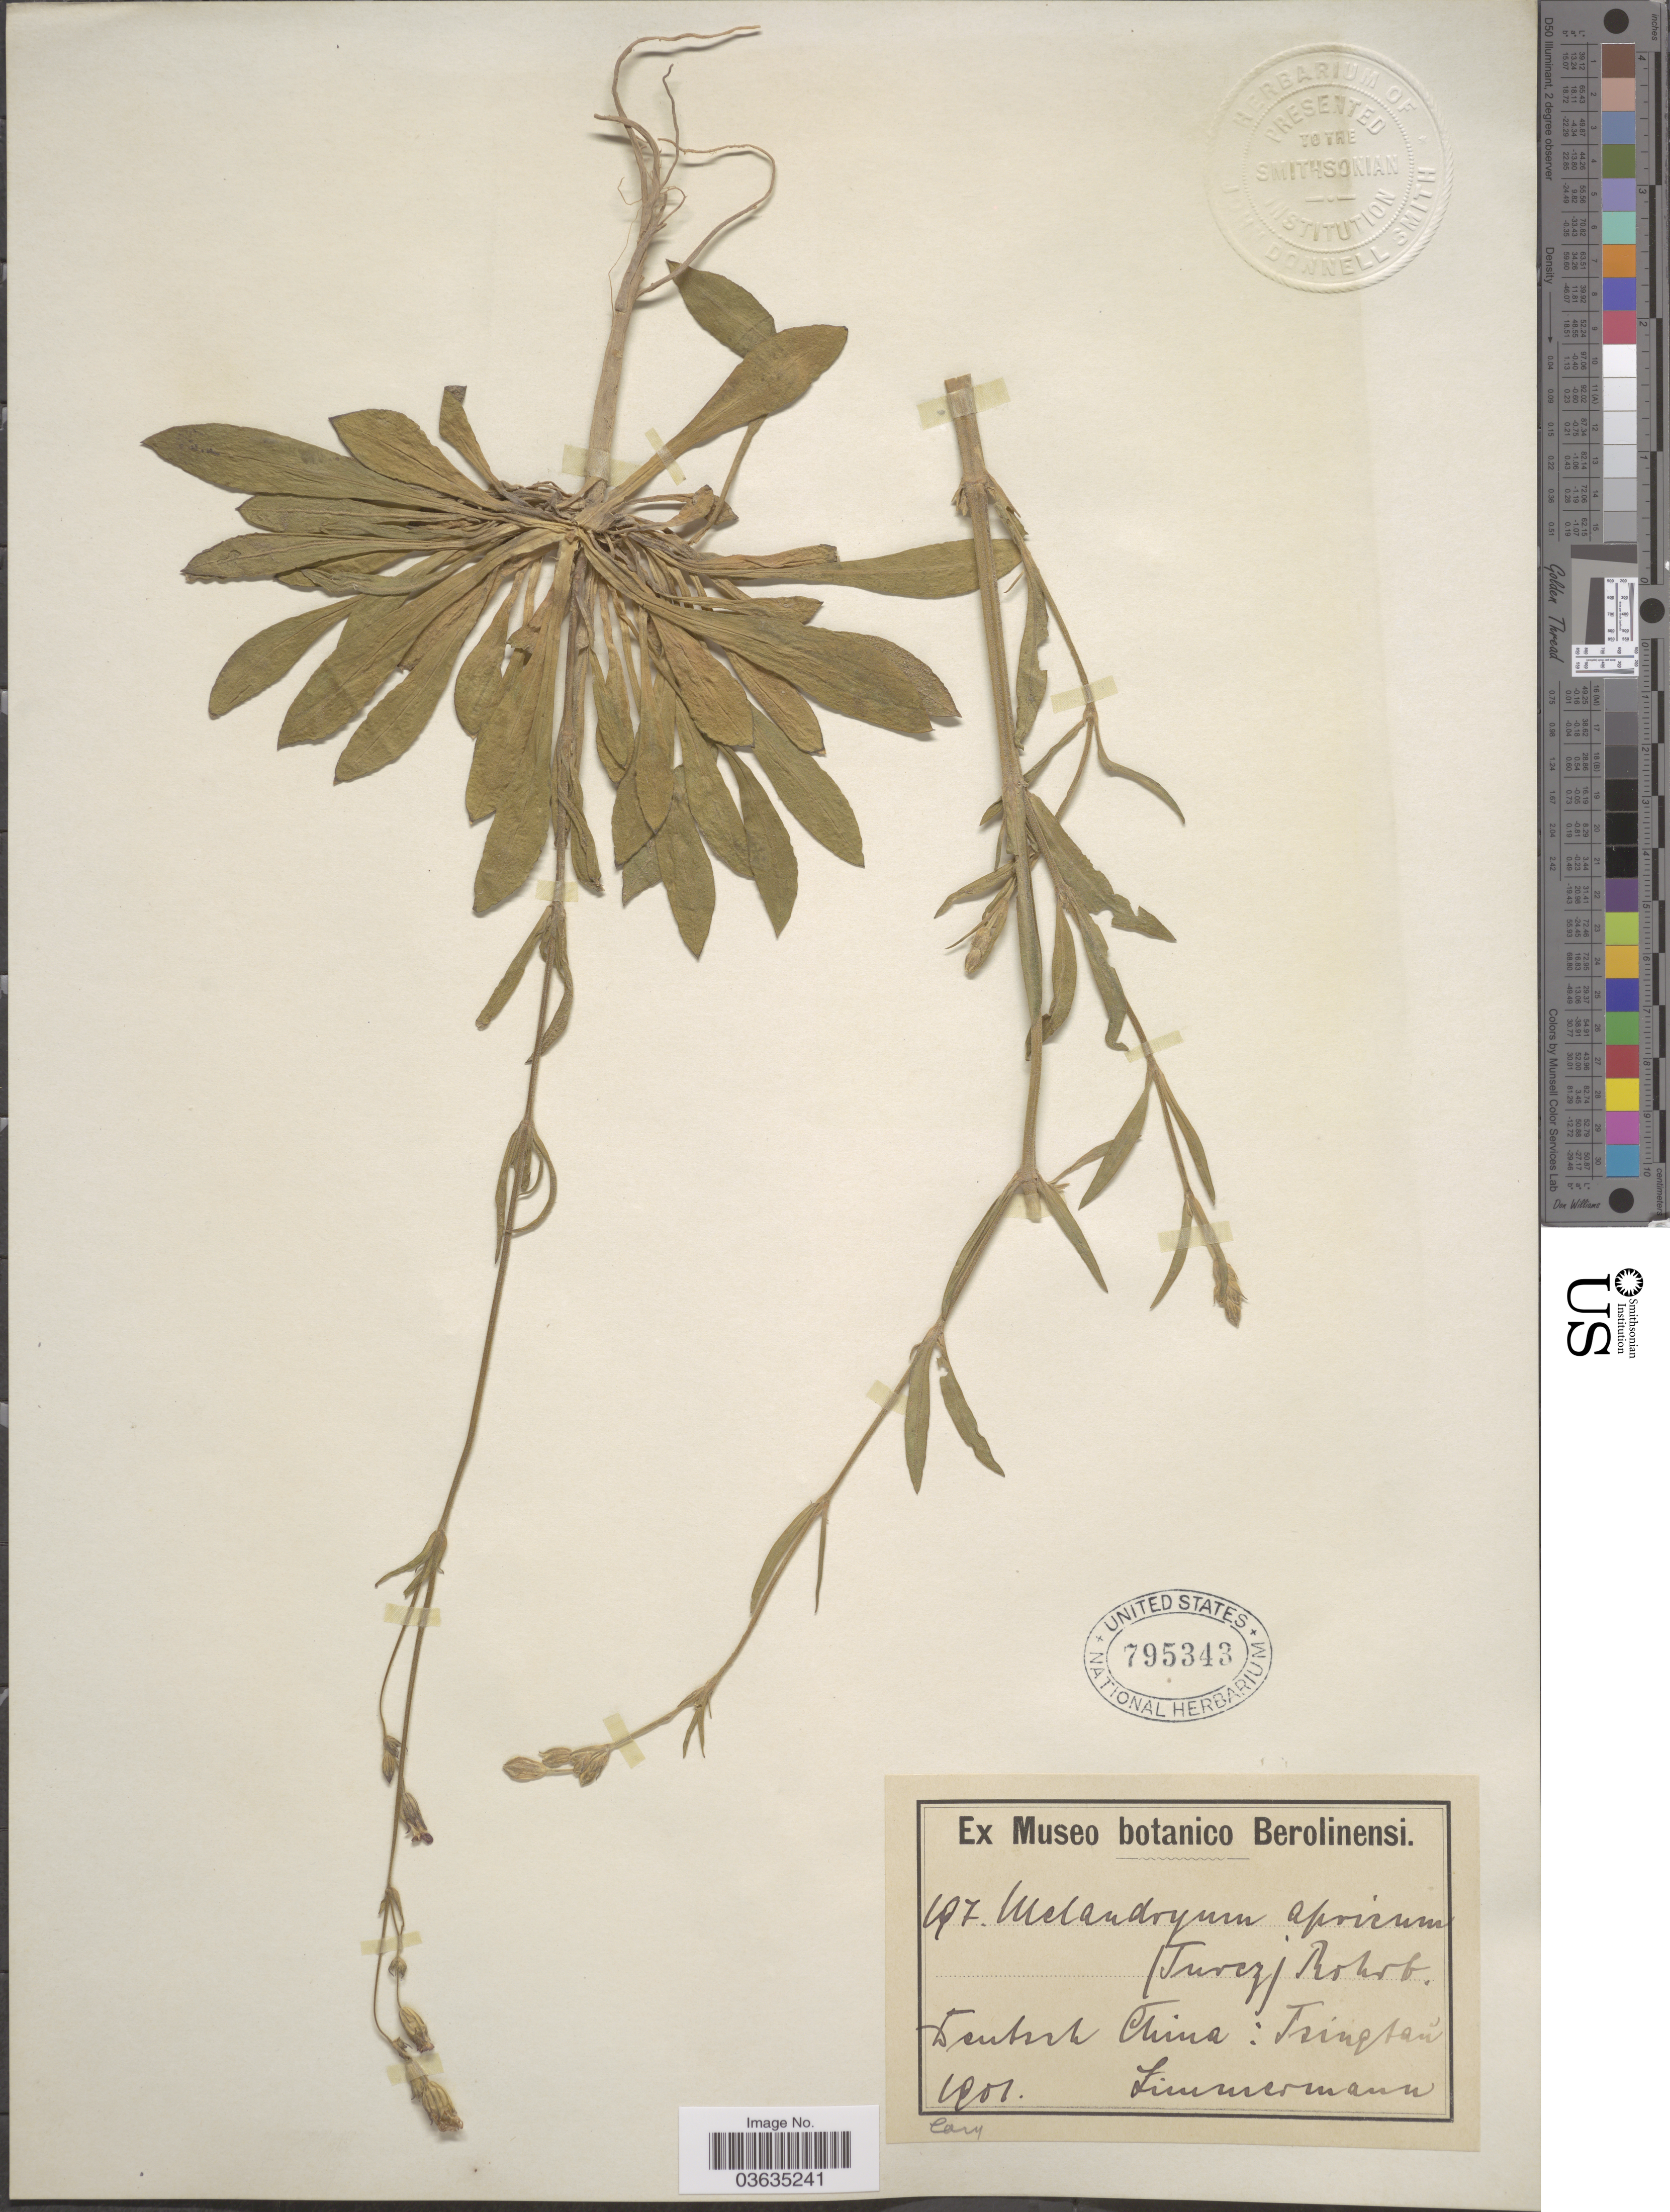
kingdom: Plantae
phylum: Tracheophyta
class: Magnoliopsida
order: Caryophyllales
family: Caryophyllaceae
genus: Silene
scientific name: Silene aprica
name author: Turcz. ex Fisch. & C.A. Mey.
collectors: -. Zimmermann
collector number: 197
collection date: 1901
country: China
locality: Deutsch China: Tsingtan.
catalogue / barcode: US 795343